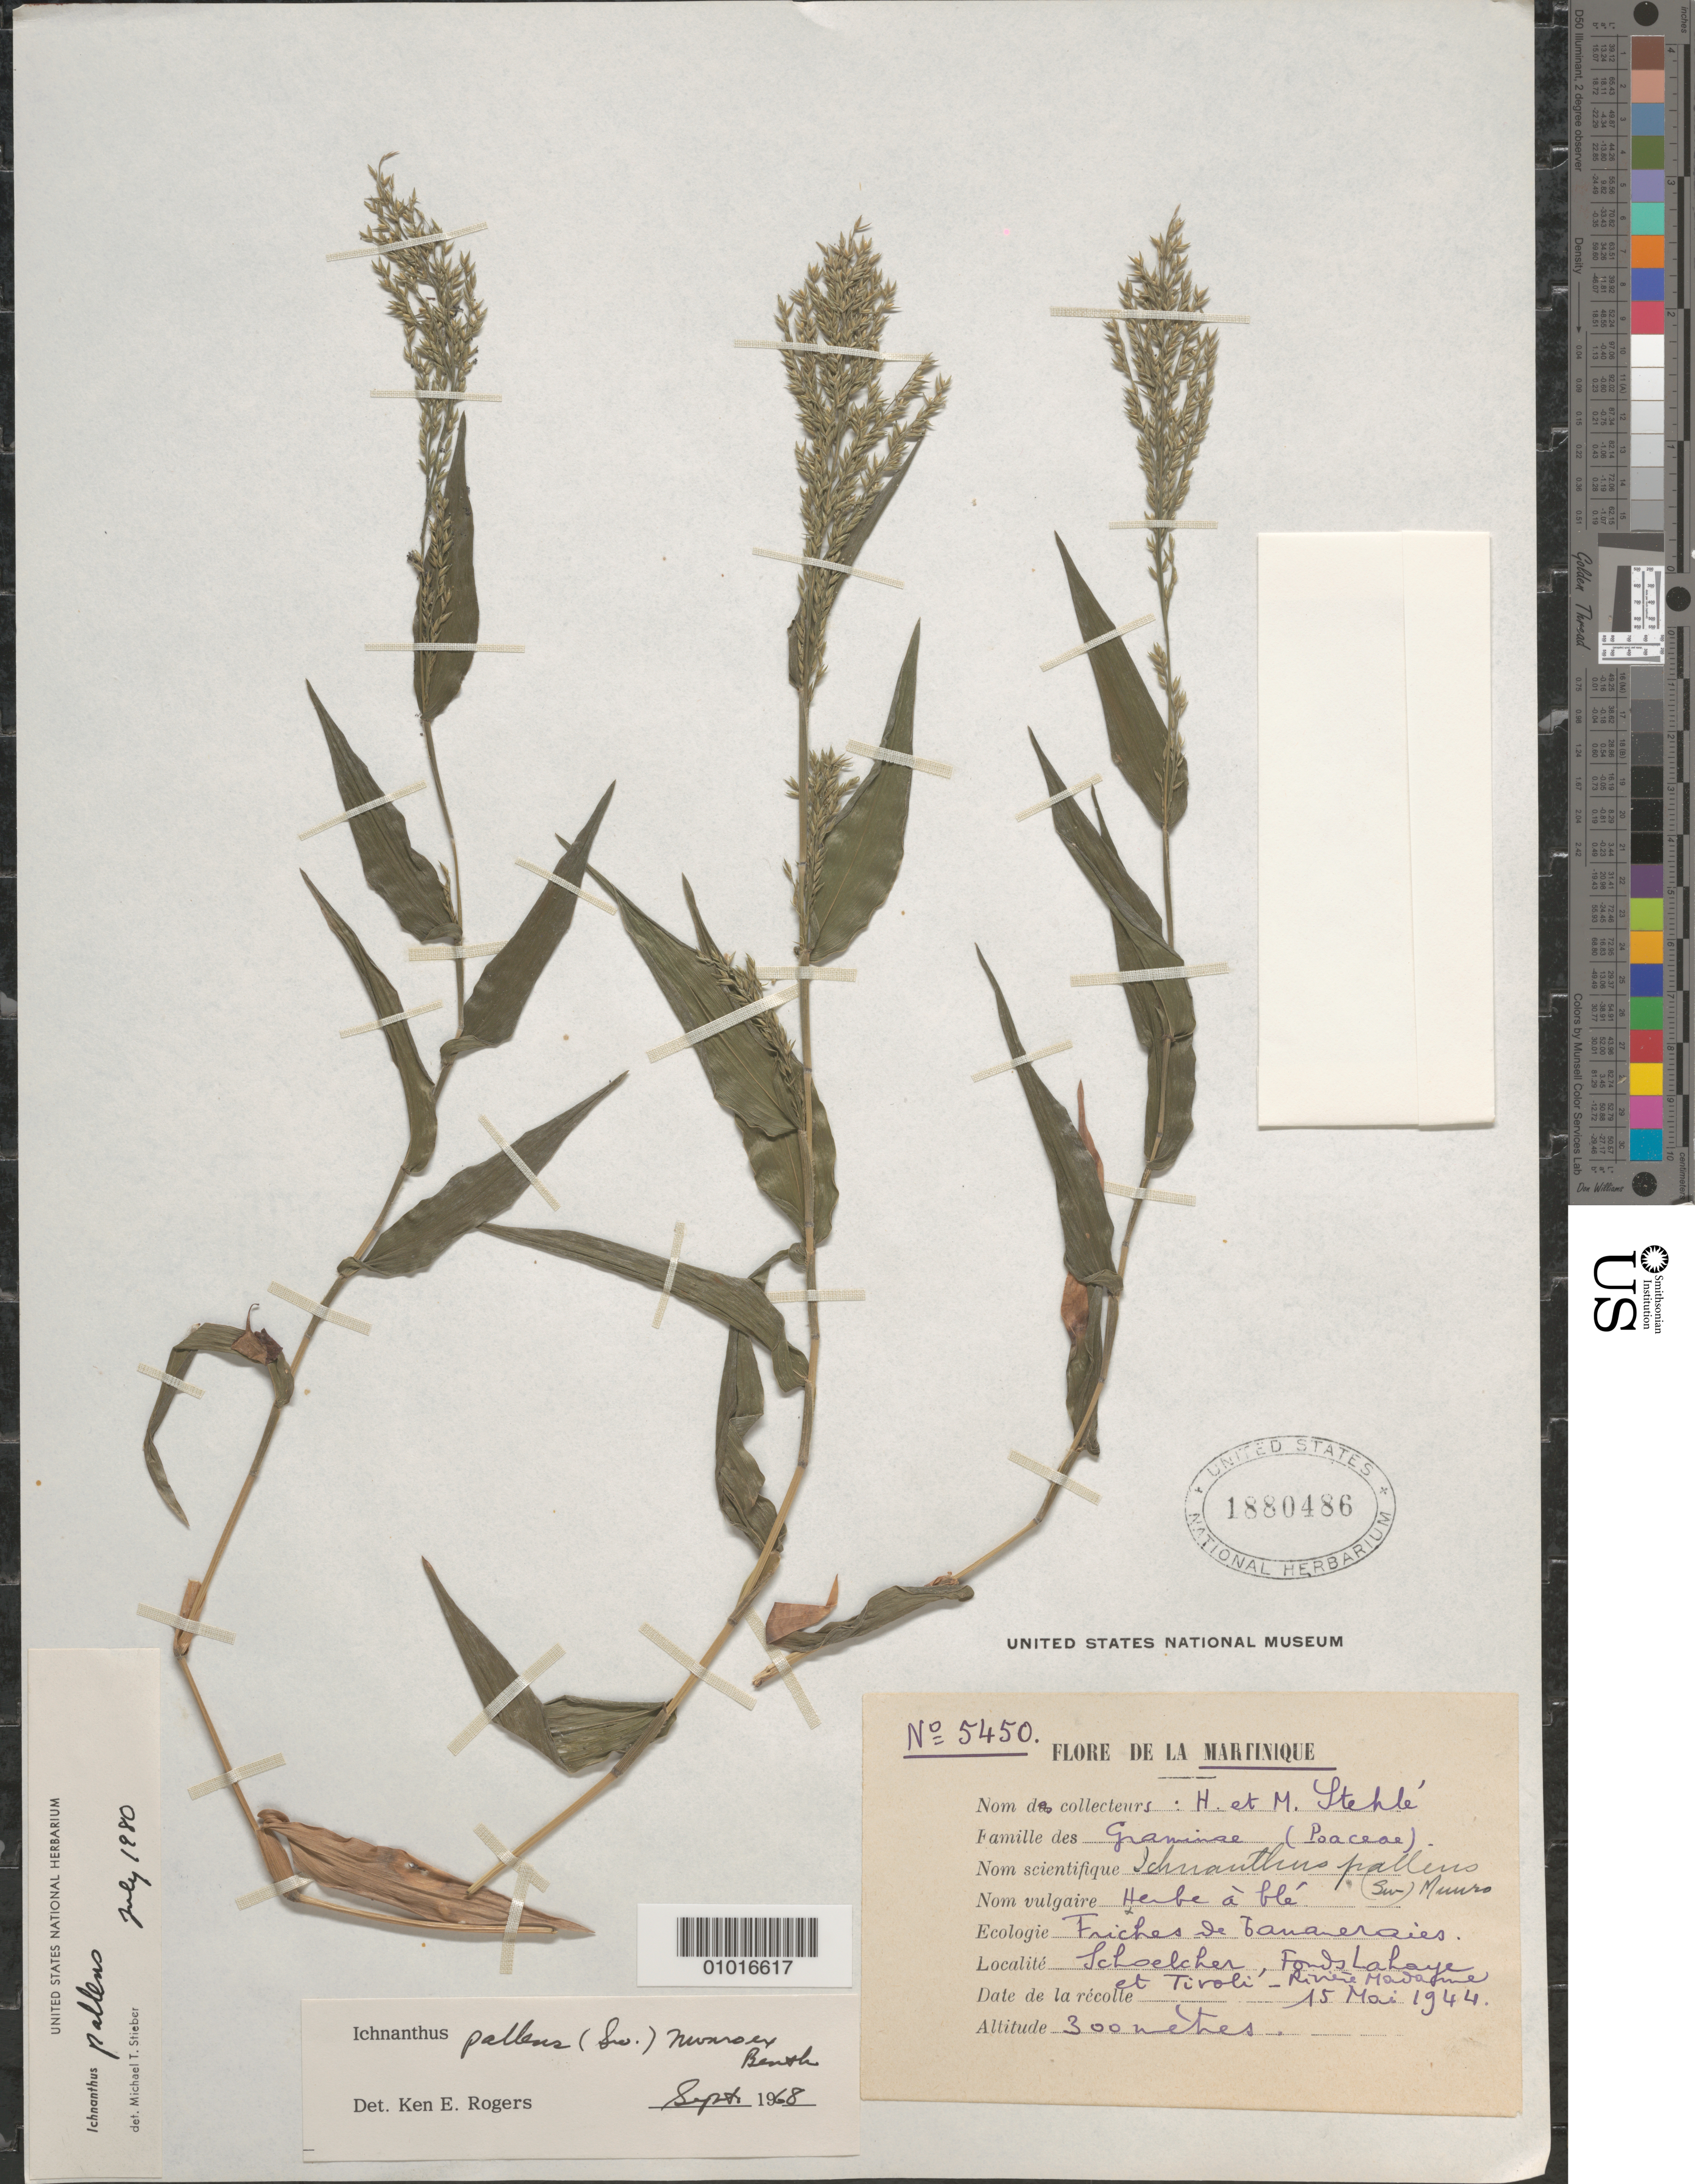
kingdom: Plantae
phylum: Tracheophyta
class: Liliopsida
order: Poales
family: Poaceae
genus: Ichnanthus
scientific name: Ichnanthus pallens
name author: (Sw.) Munro ex Benth.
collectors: H. Stehlé & M. Stehlé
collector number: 5450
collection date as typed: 15 May 1944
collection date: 1944-05-15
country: Martinique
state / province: Fort-de-France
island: Martinique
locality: Fonds Lahaye, Tivoli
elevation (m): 300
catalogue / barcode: US 1880486